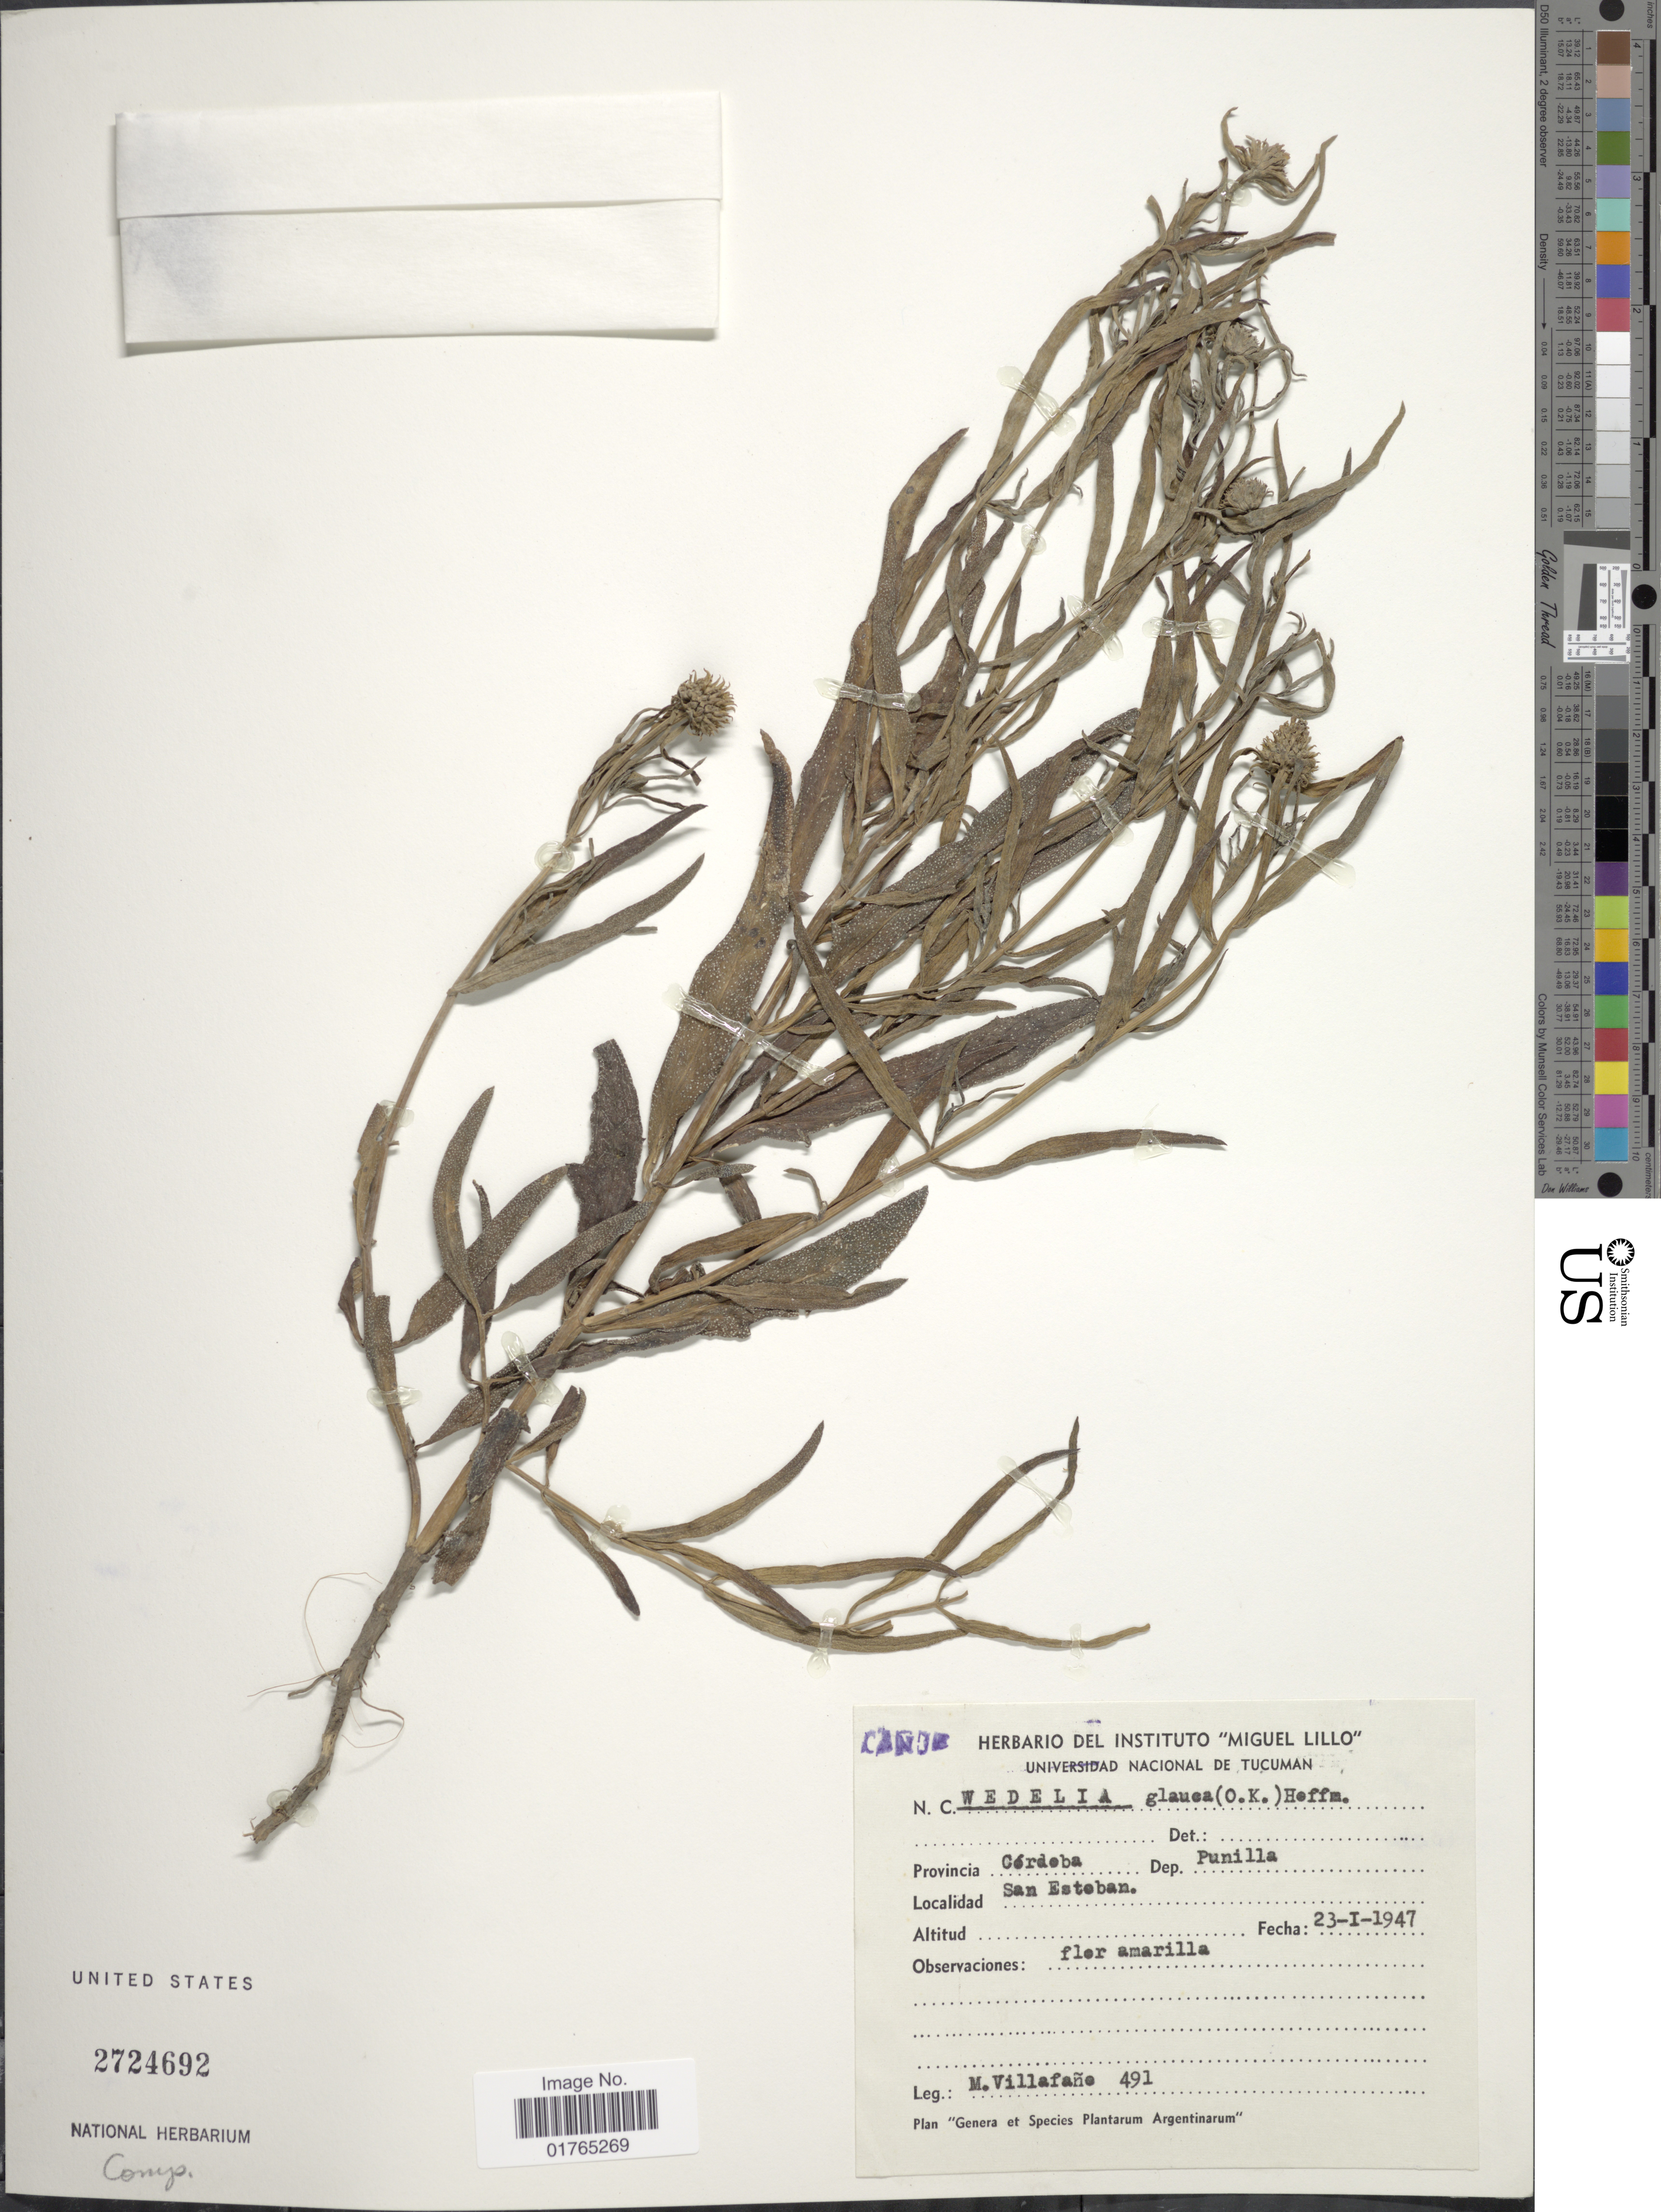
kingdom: Plantae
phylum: Tracheophyta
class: Magnoliopsida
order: Asterales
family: Asteraceae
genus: Pascalia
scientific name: Pascalia glauca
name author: Ortega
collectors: M. Villafane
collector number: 491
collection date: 1947-01-23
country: Colombia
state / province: Córdoba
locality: Dep. Punilla, San Esteban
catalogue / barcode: US 2724692